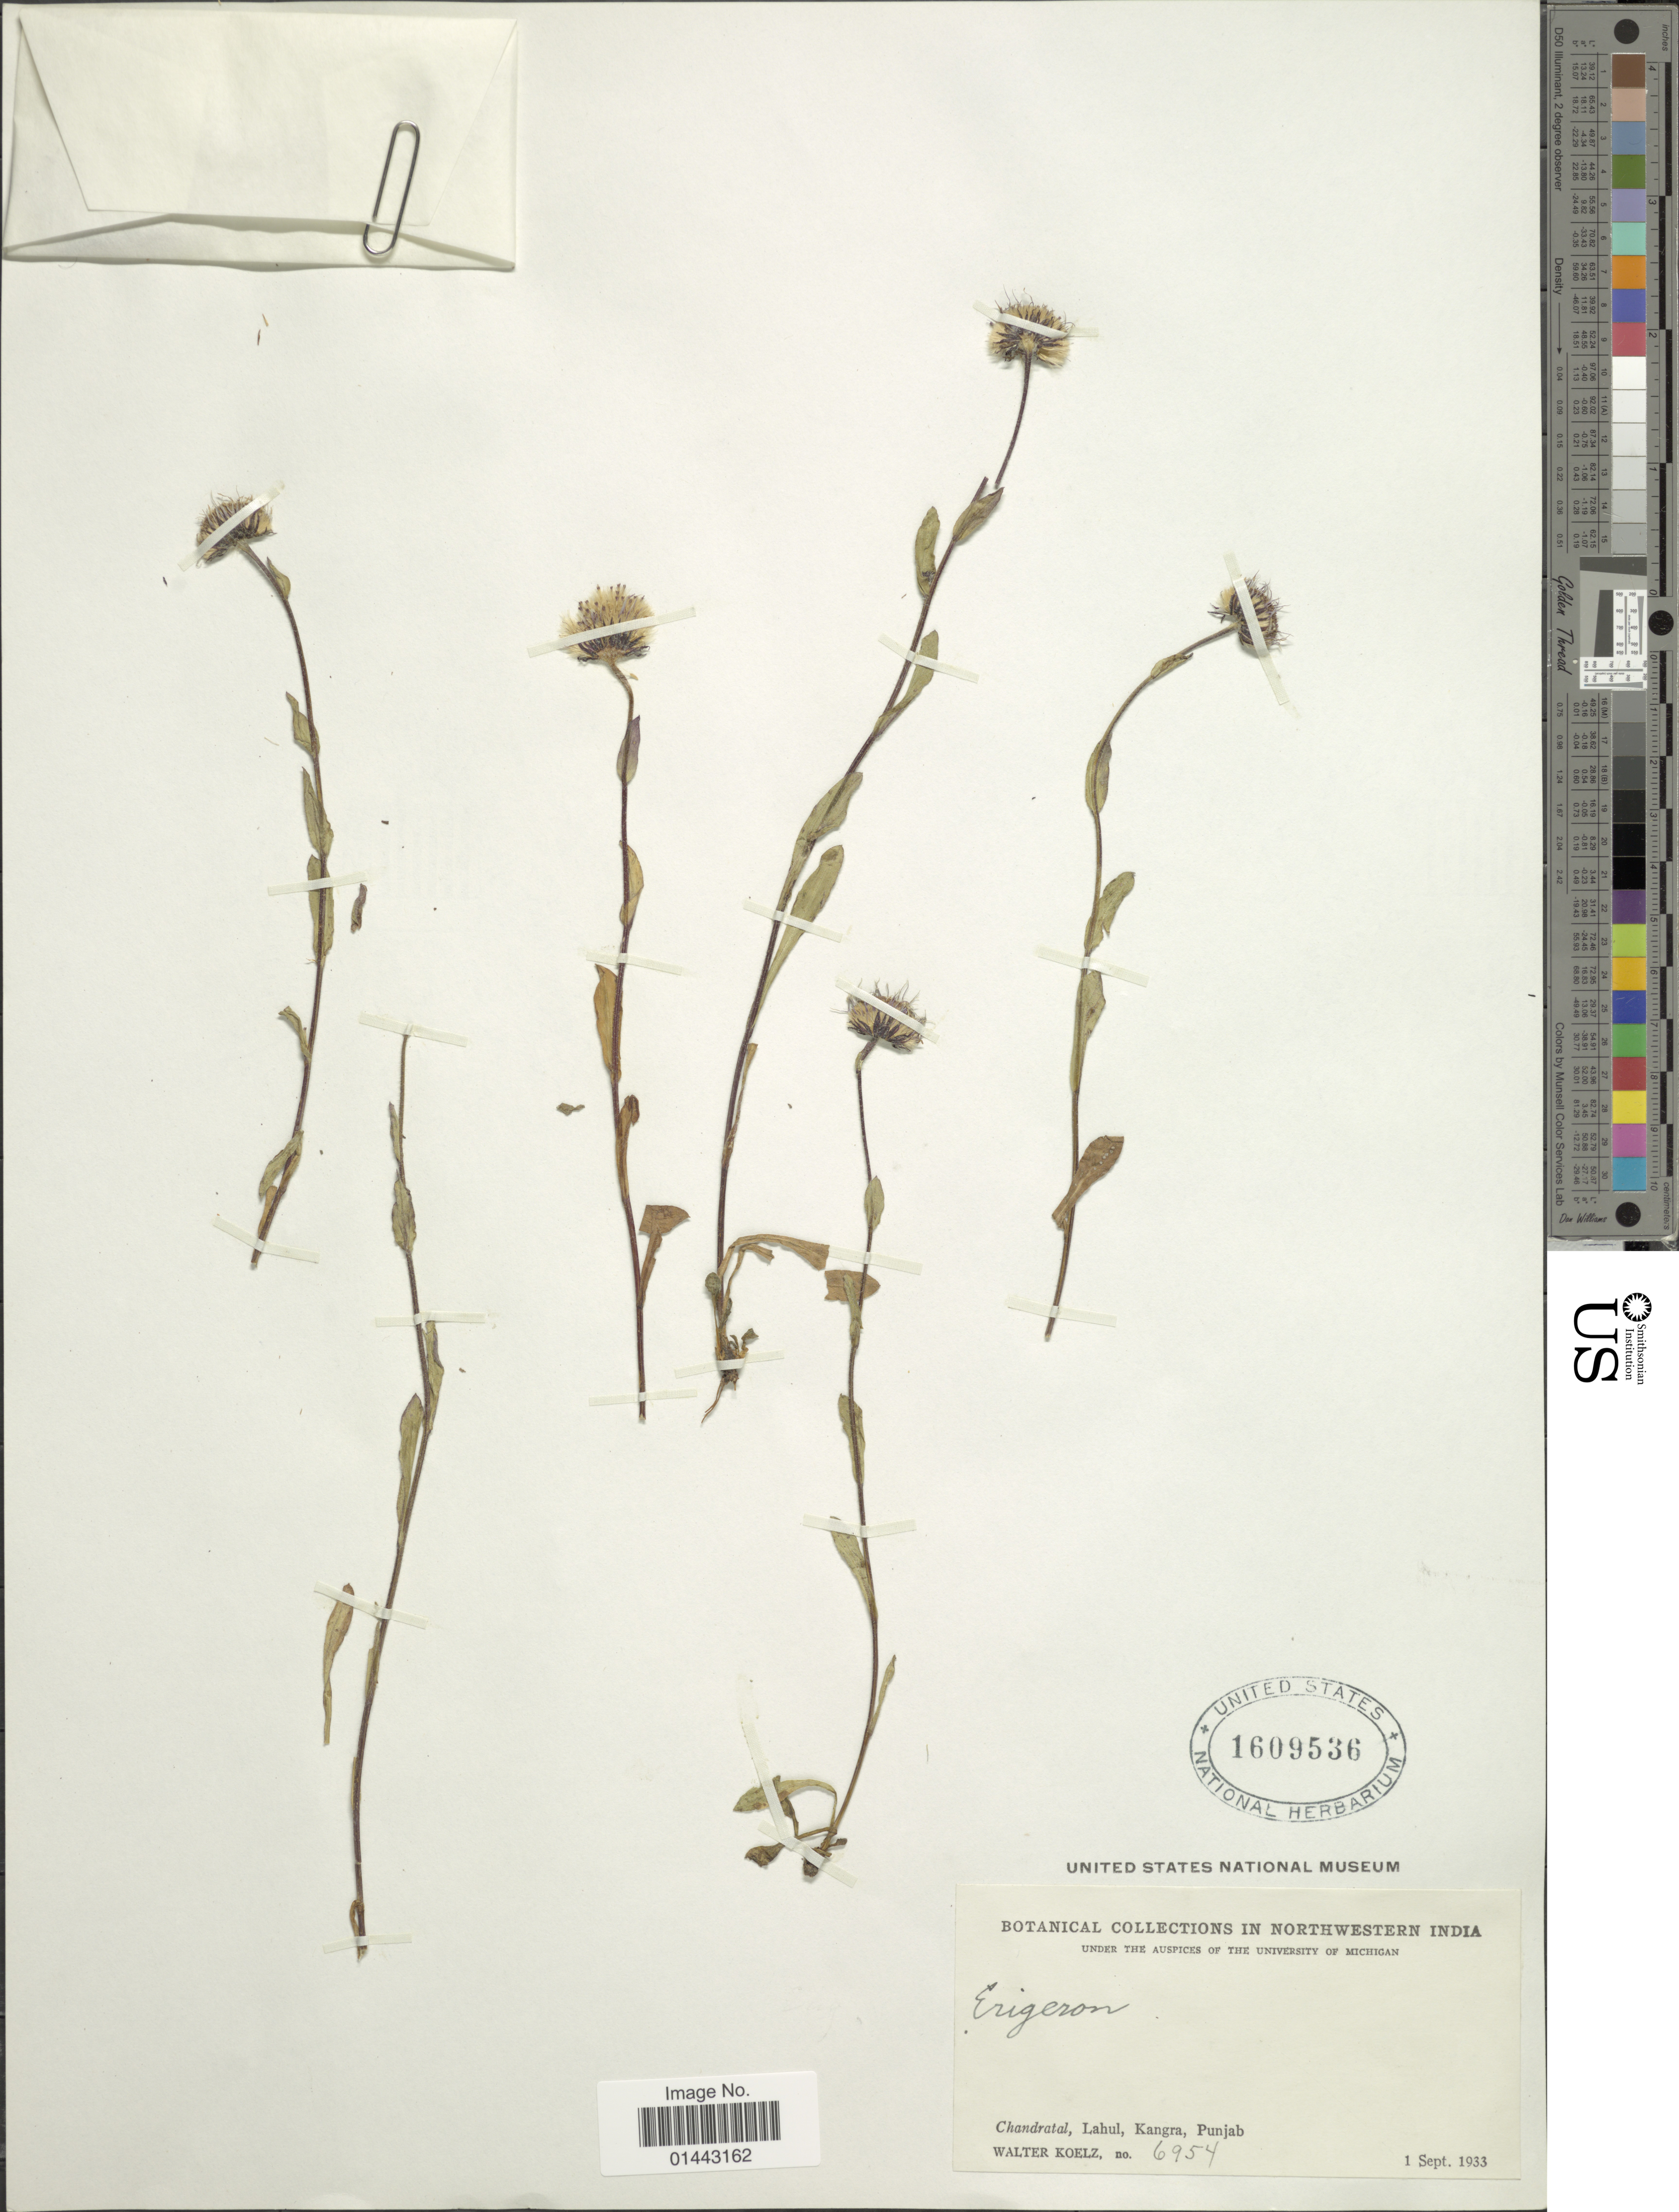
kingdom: Plantae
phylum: Tracheophyta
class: Magnoliopsida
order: Asterales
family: Asteraceae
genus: Erigeron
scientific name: Erigeron sp.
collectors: W. N. Koelz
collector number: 6954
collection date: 1933-09-01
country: India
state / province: Himachal Pradesh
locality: Northwestern India, Chandratal, Lahul, Kangra.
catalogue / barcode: US 1609536